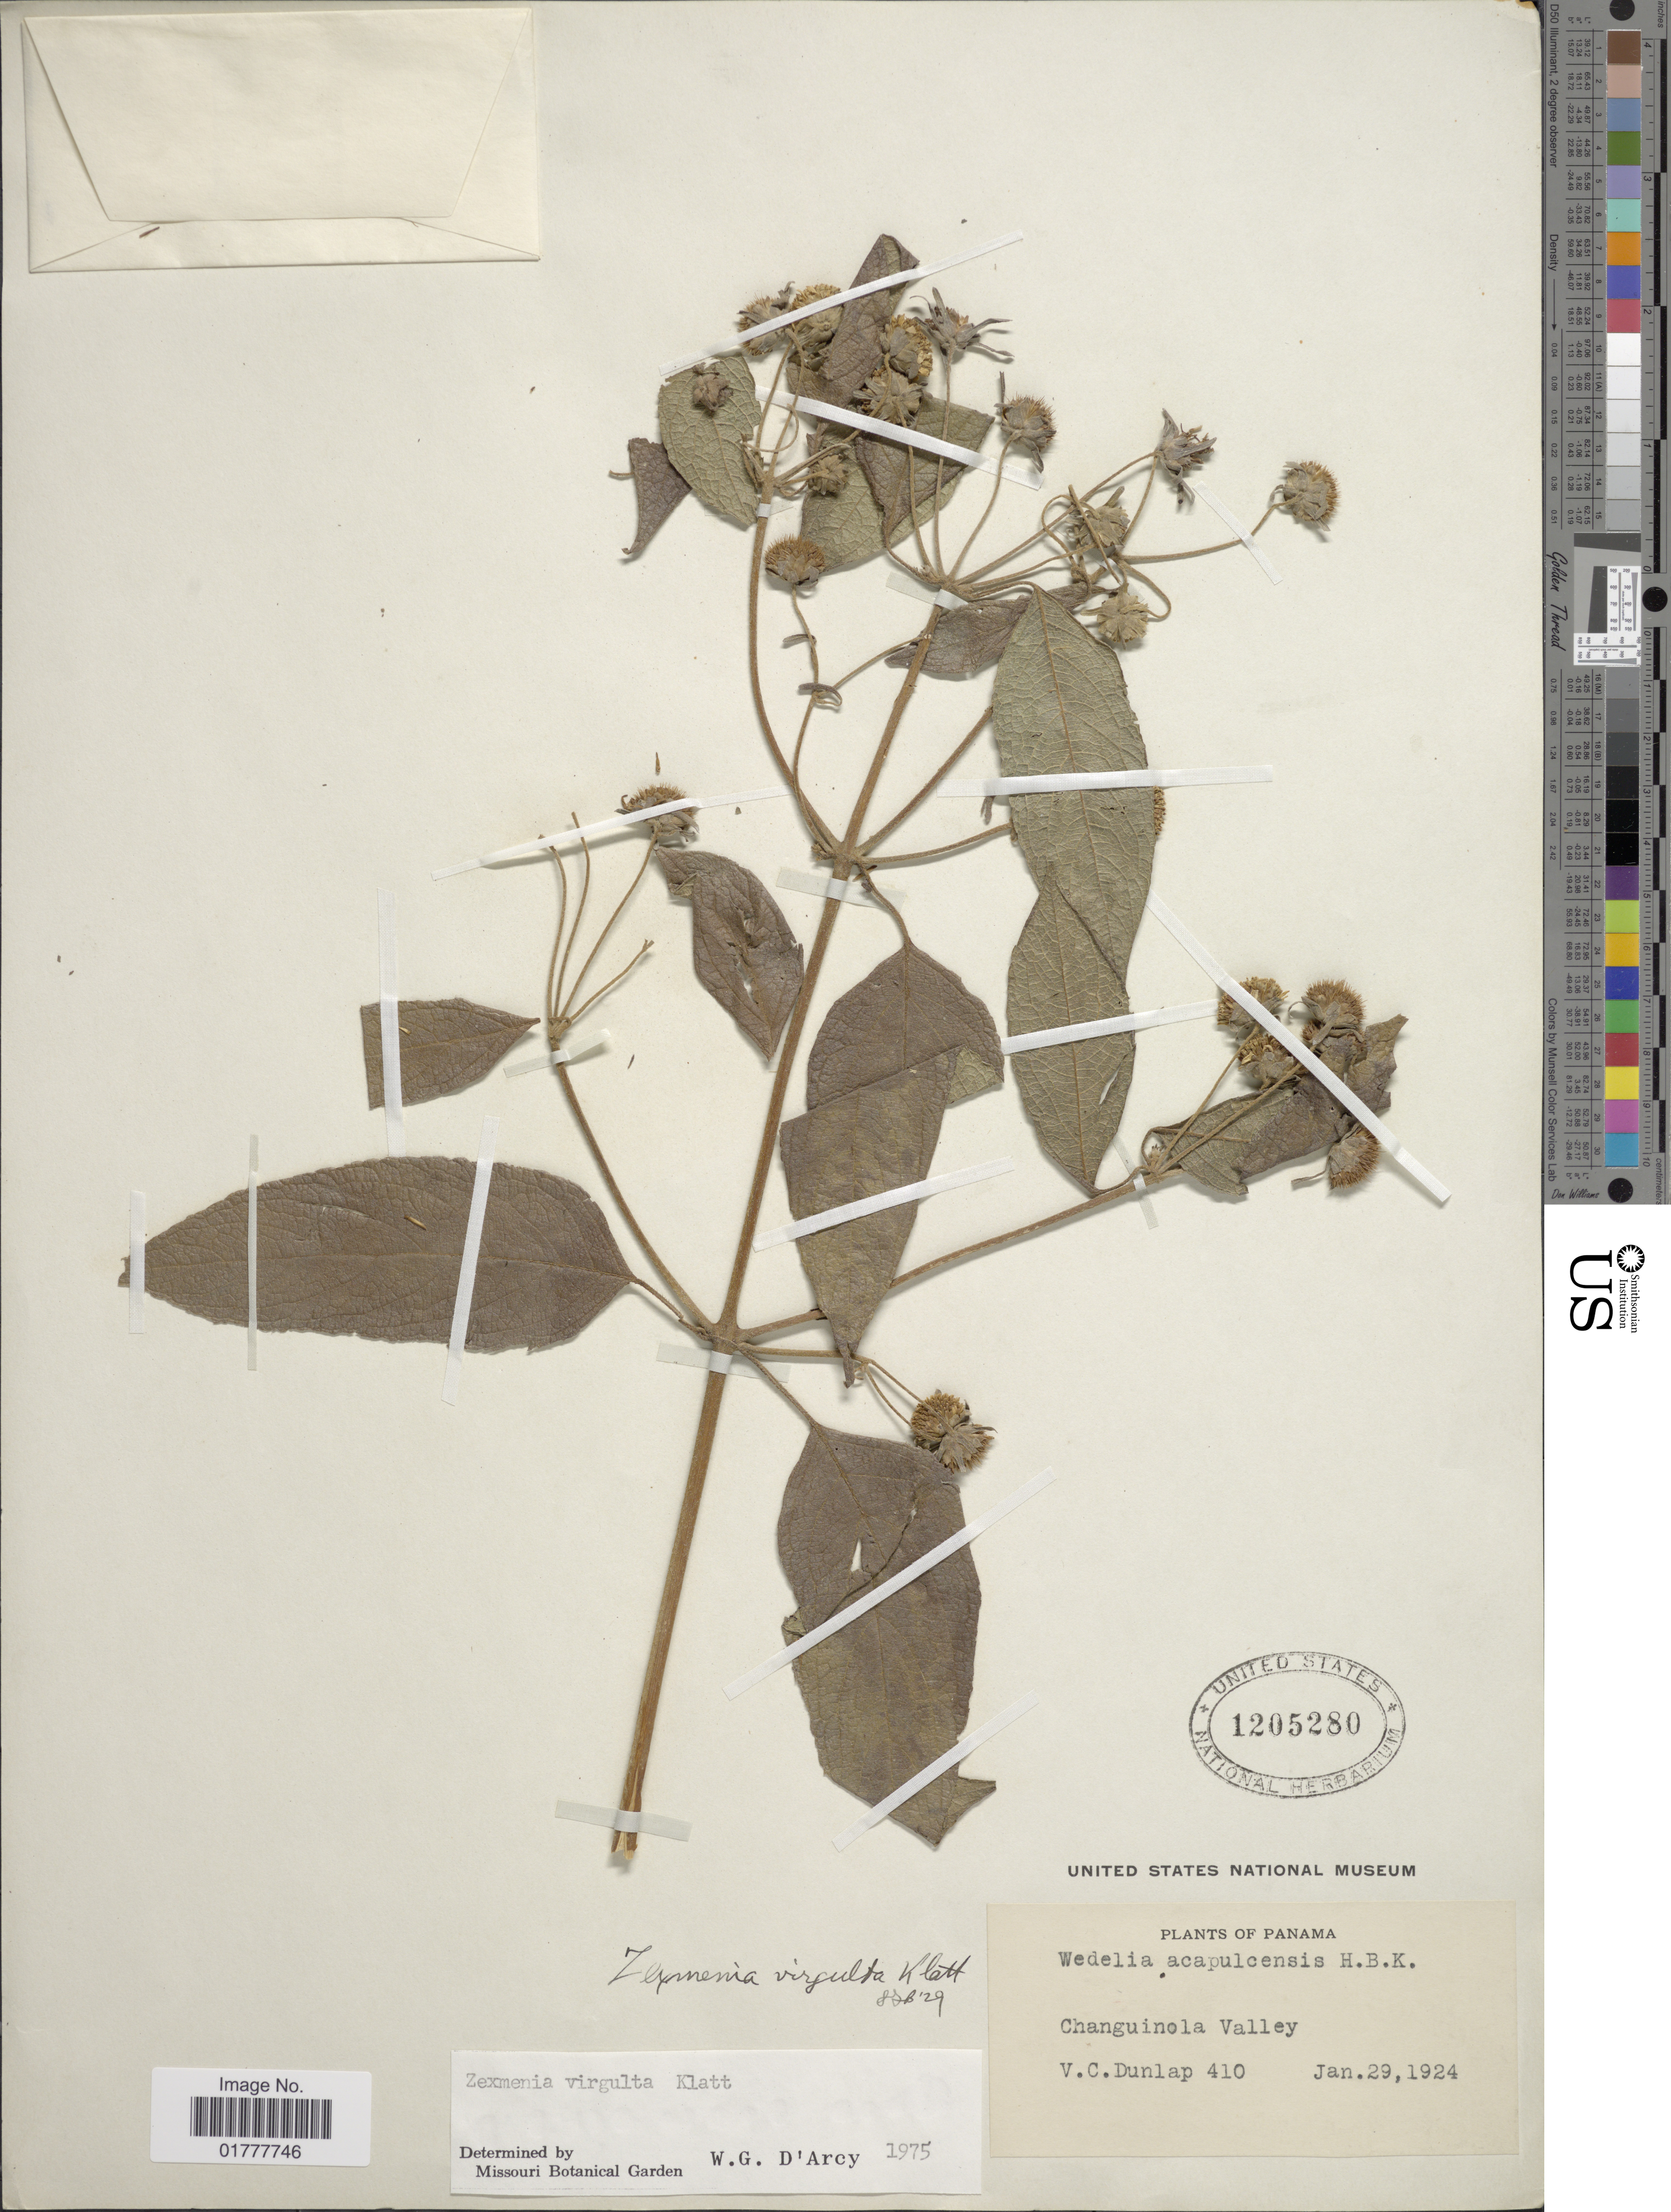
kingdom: Plantae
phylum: Tracheophyta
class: Magnoliopsida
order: Asterales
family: Asteraceae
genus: Zexmenia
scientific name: Zexmenia virgulta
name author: Klatt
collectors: C. Dunlop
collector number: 410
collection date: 1924-01-29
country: Panama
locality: Changuinola Valley.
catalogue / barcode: US 1205280